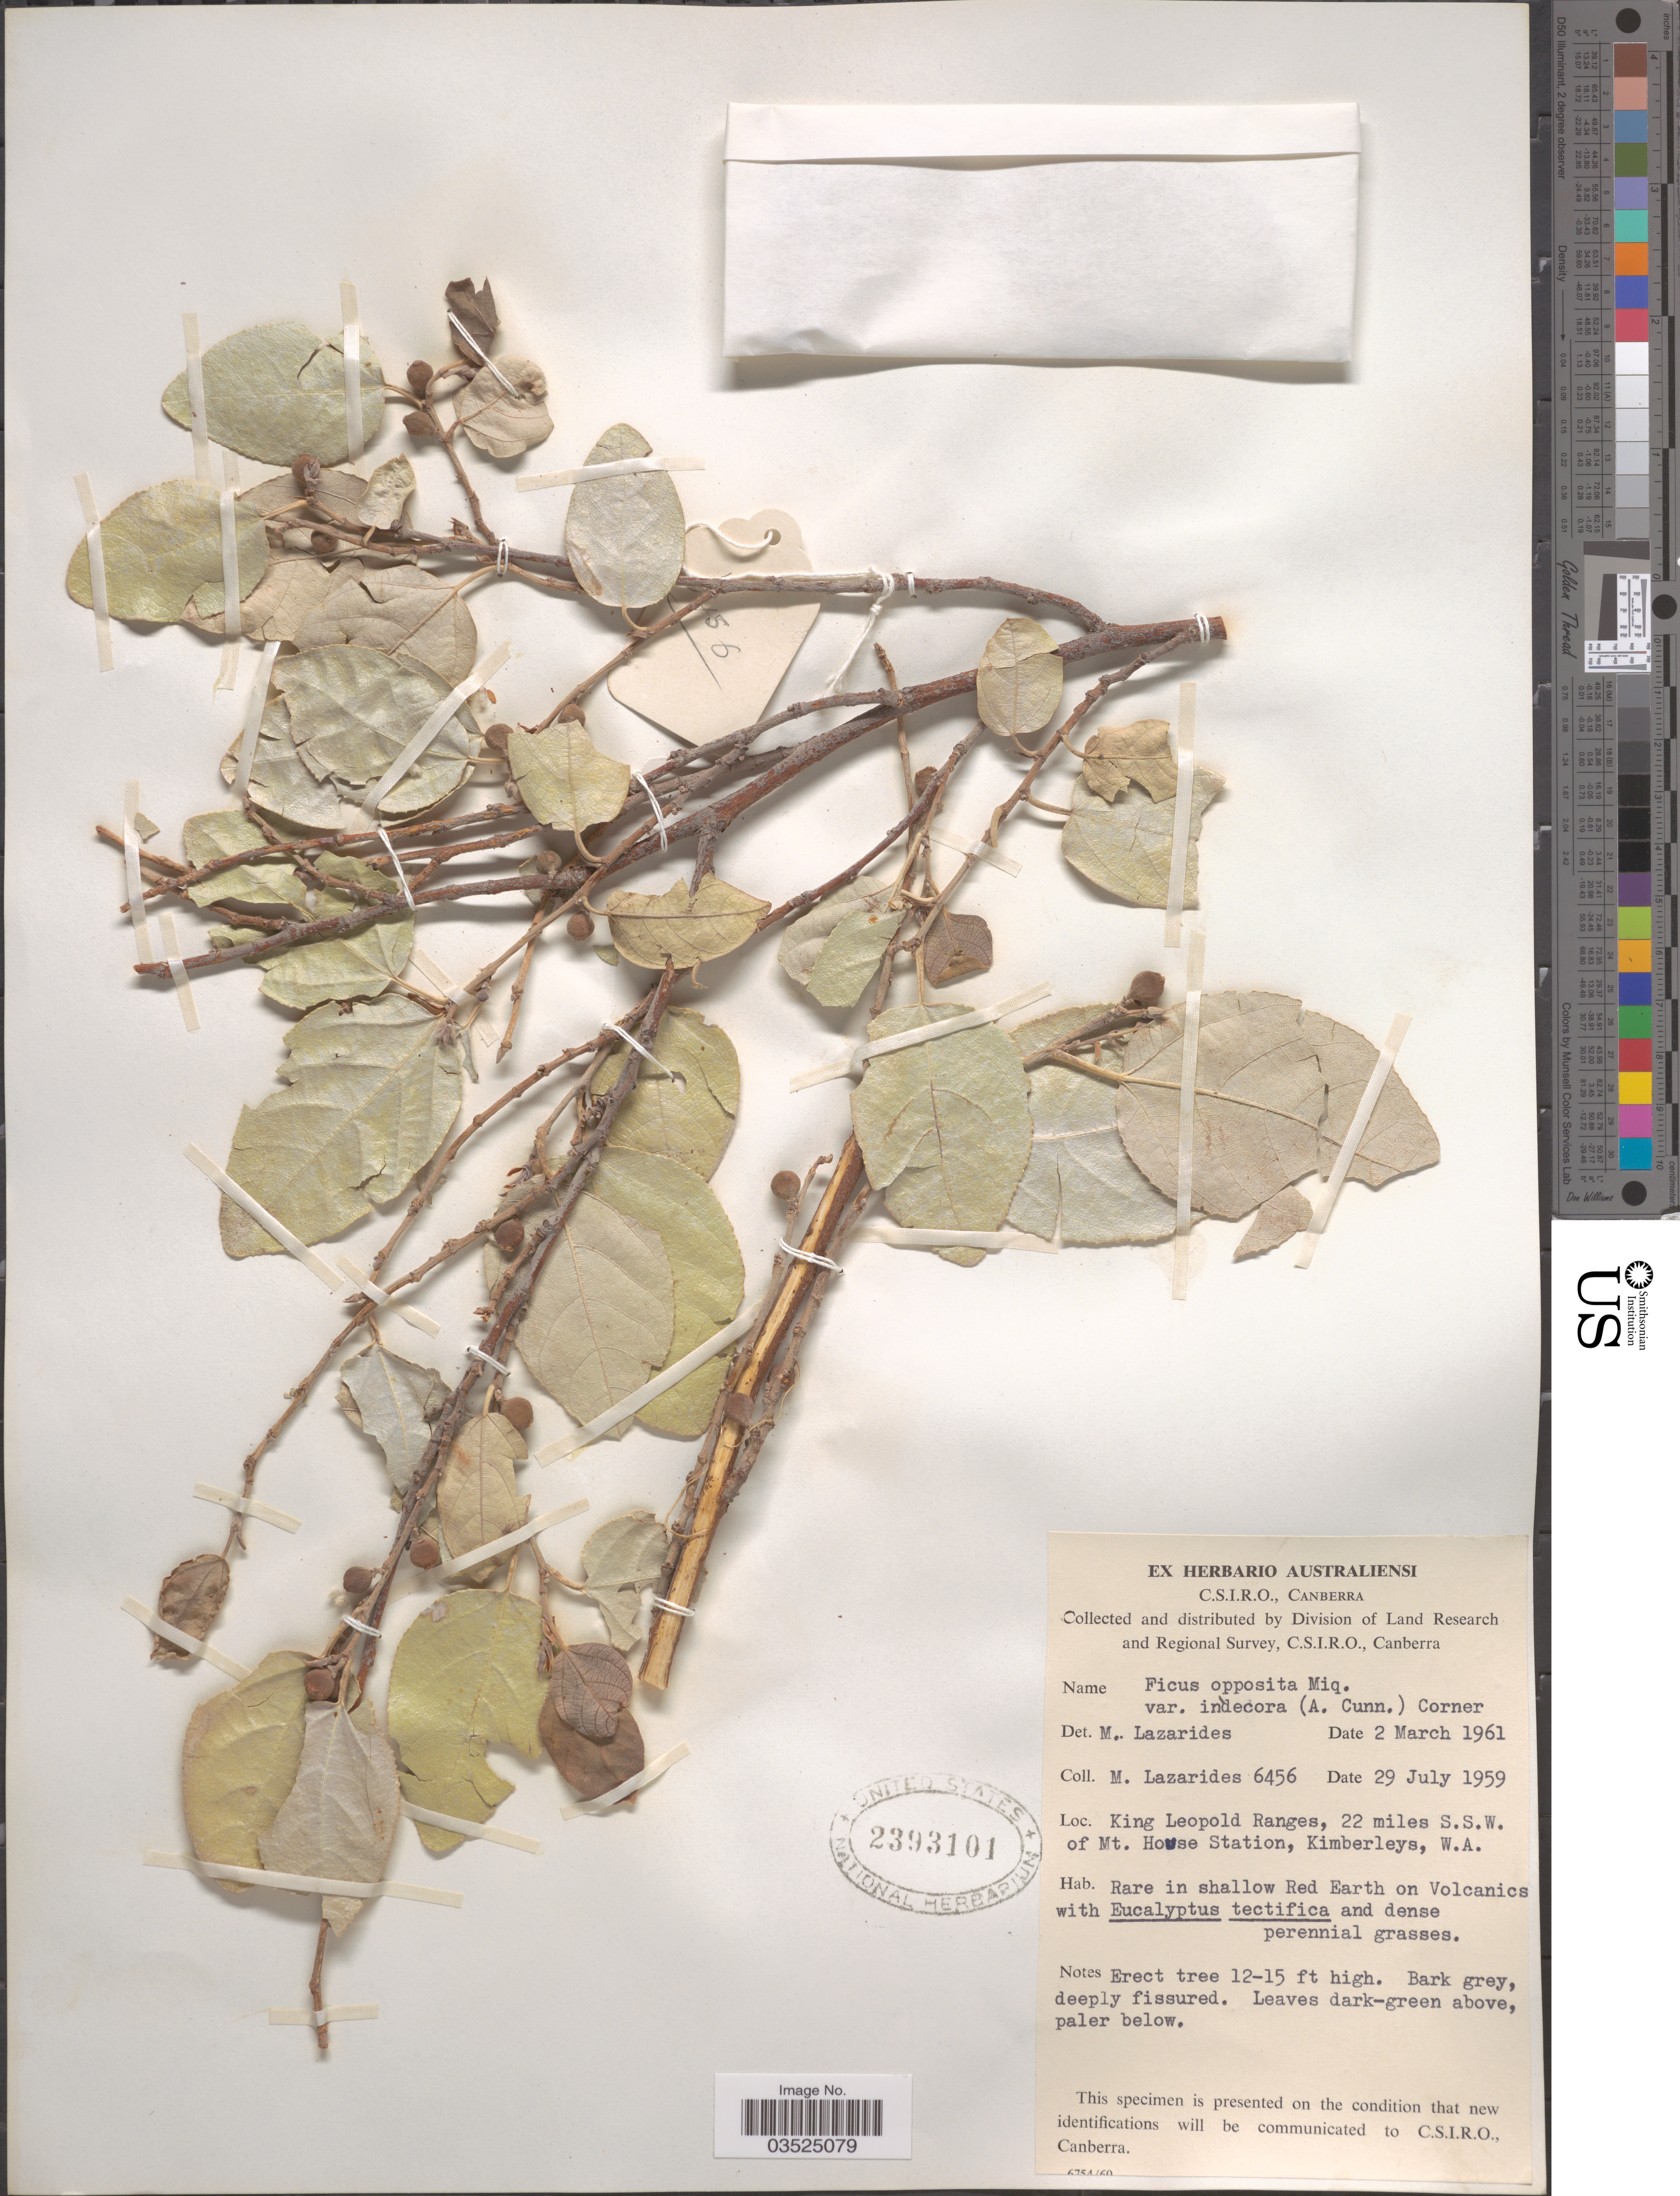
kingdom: Plantae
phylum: Tracheophyta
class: Magnoliopsida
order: Rosales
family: Moraceae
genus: Ficus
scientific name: Ficus opposita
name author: Miq.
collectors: M. Lazarides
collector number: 6456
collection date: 1959-07-29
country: Australia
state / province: Western Australia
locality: King Leopold Ranges, 22 miles S.S.W. of Mt. House Station, Kimberleys, W.A.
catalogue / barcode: US 2393101